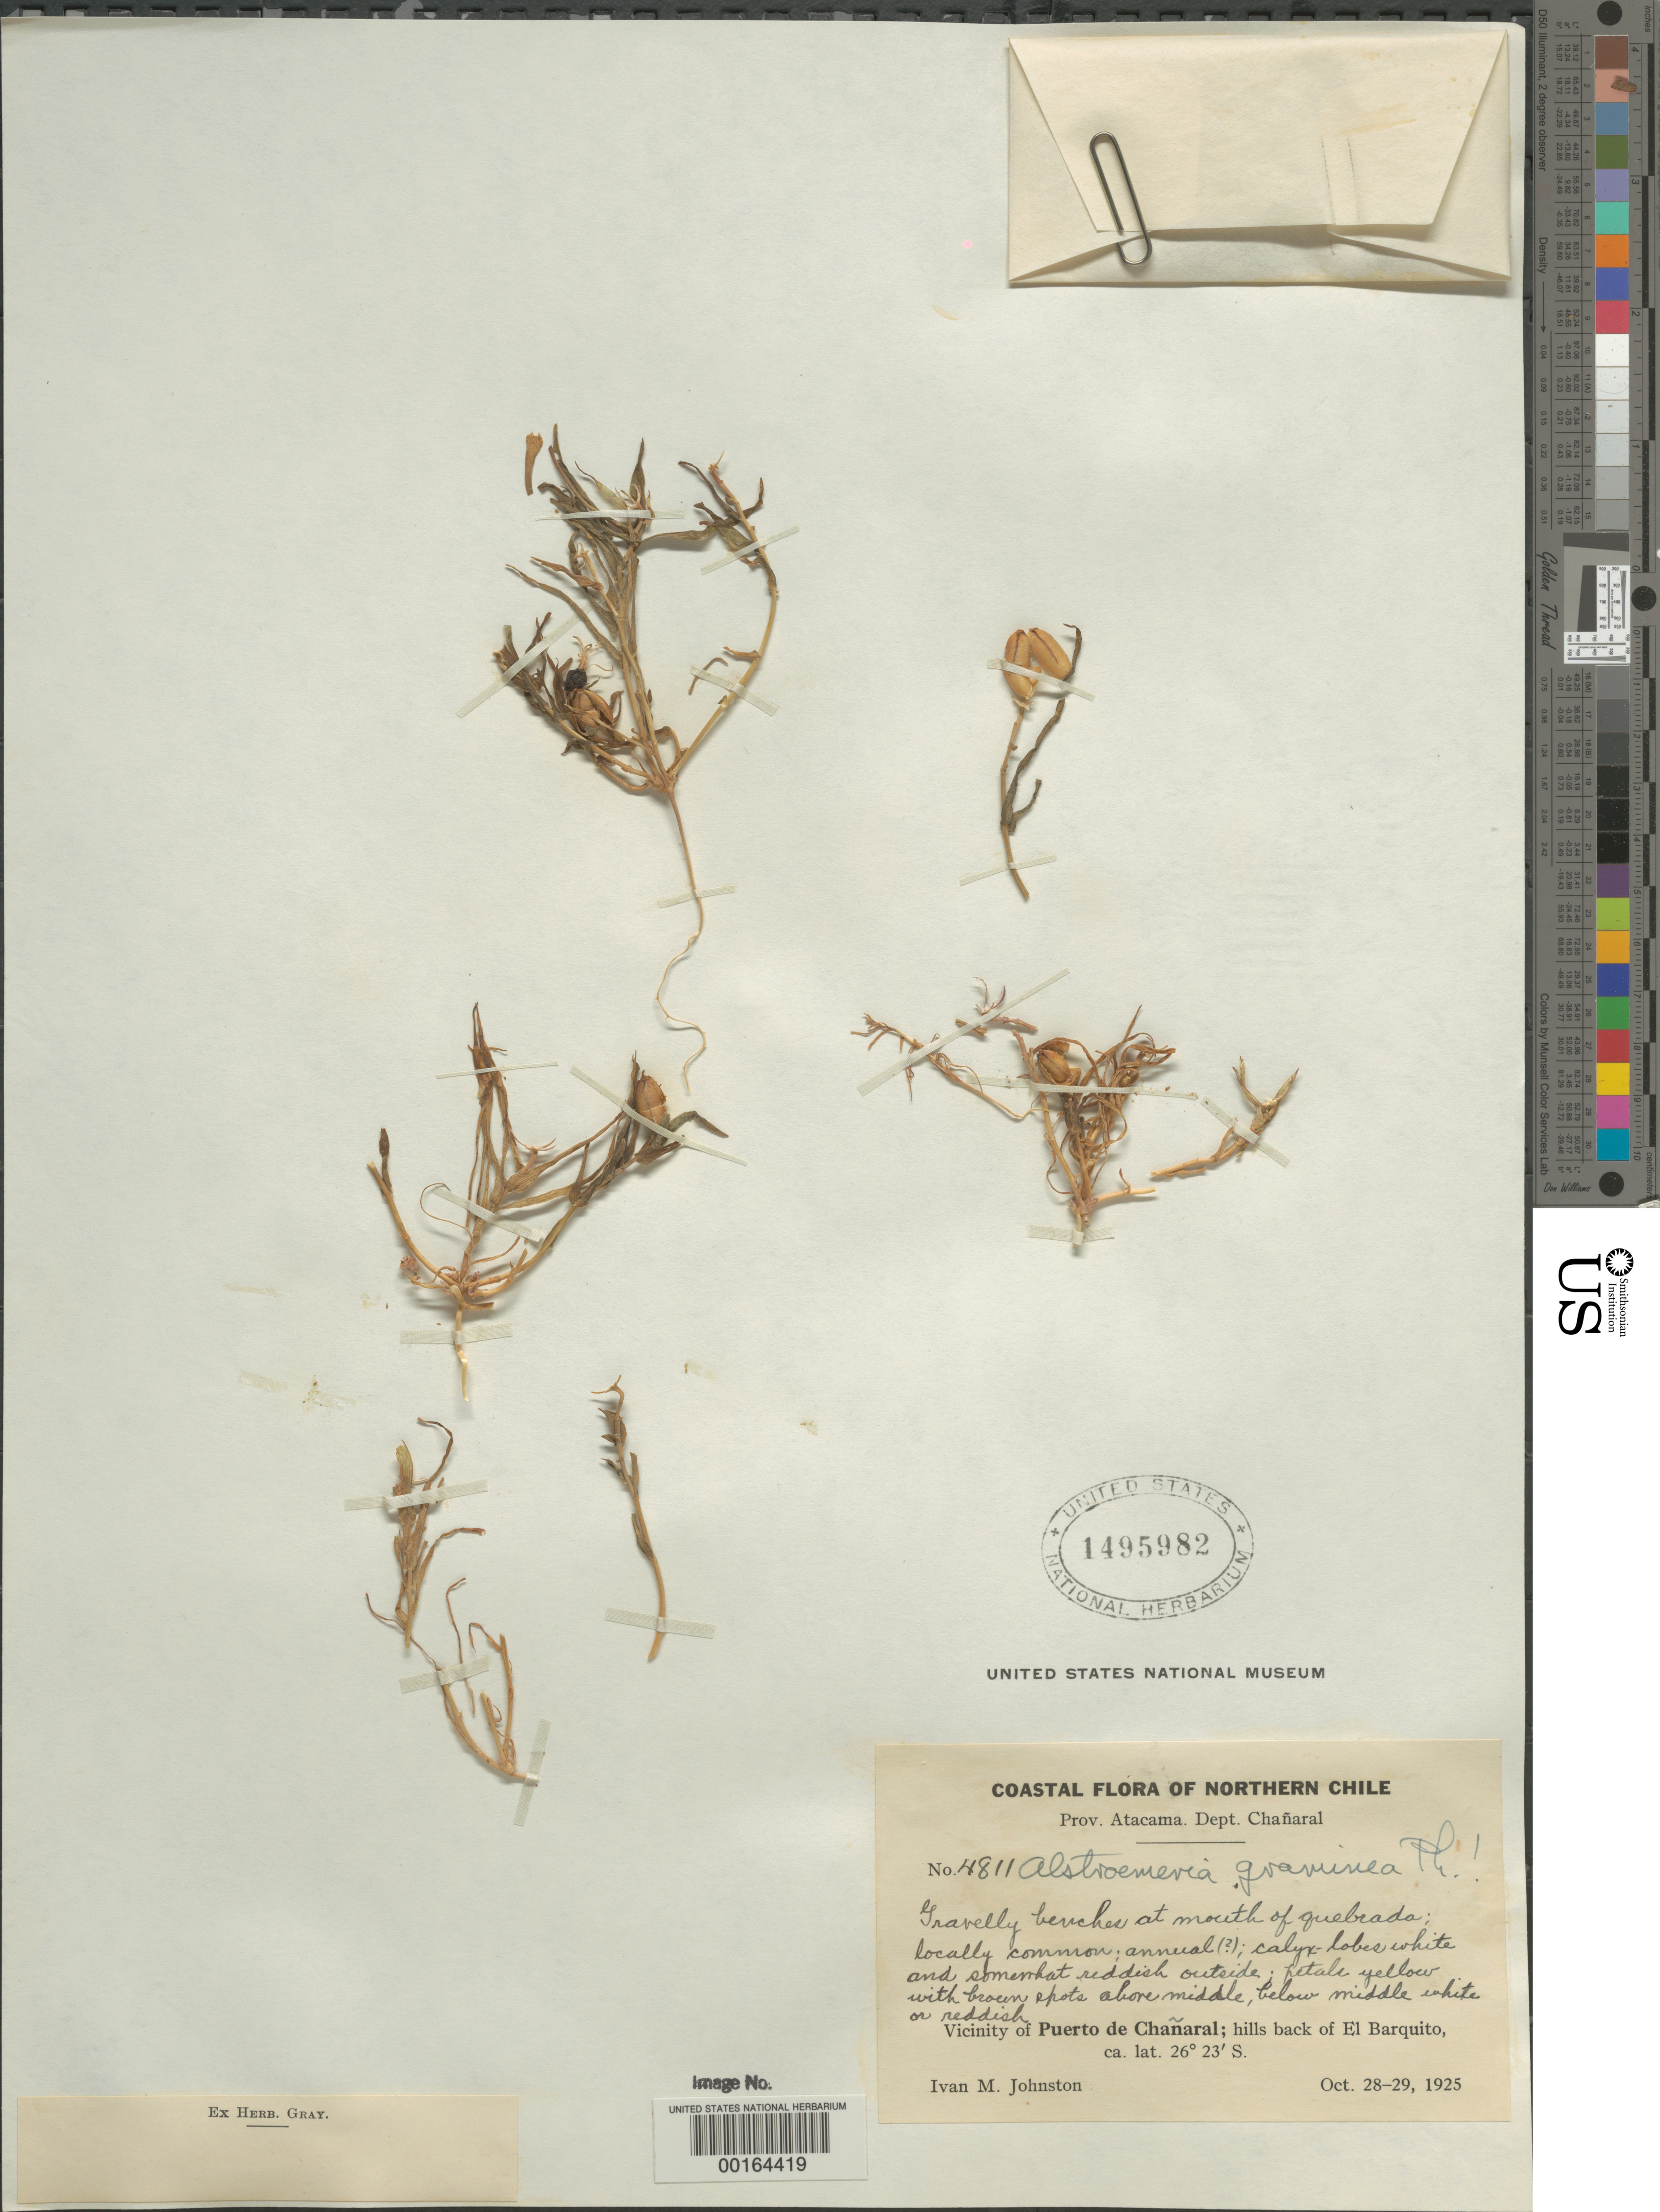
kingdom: Plantae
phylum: Tracheophyta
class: Liliopsida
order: Liliales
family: Alstroemeriaceae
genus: Alstroemeria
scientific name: Alstroemeria graminea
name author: Phil.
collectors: I.M. Johnston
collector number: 4811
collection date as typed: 28 Oct 1925 to 29 Oct 1925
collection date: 1925-10-28/1925-10-29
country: Chile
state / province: Atacama (III)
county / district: Chañaral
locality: Vicinity of puerto de chanaral; hills back of el barquito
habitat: Gravelly benches at mouth of quebrada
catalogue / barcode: US 1495982